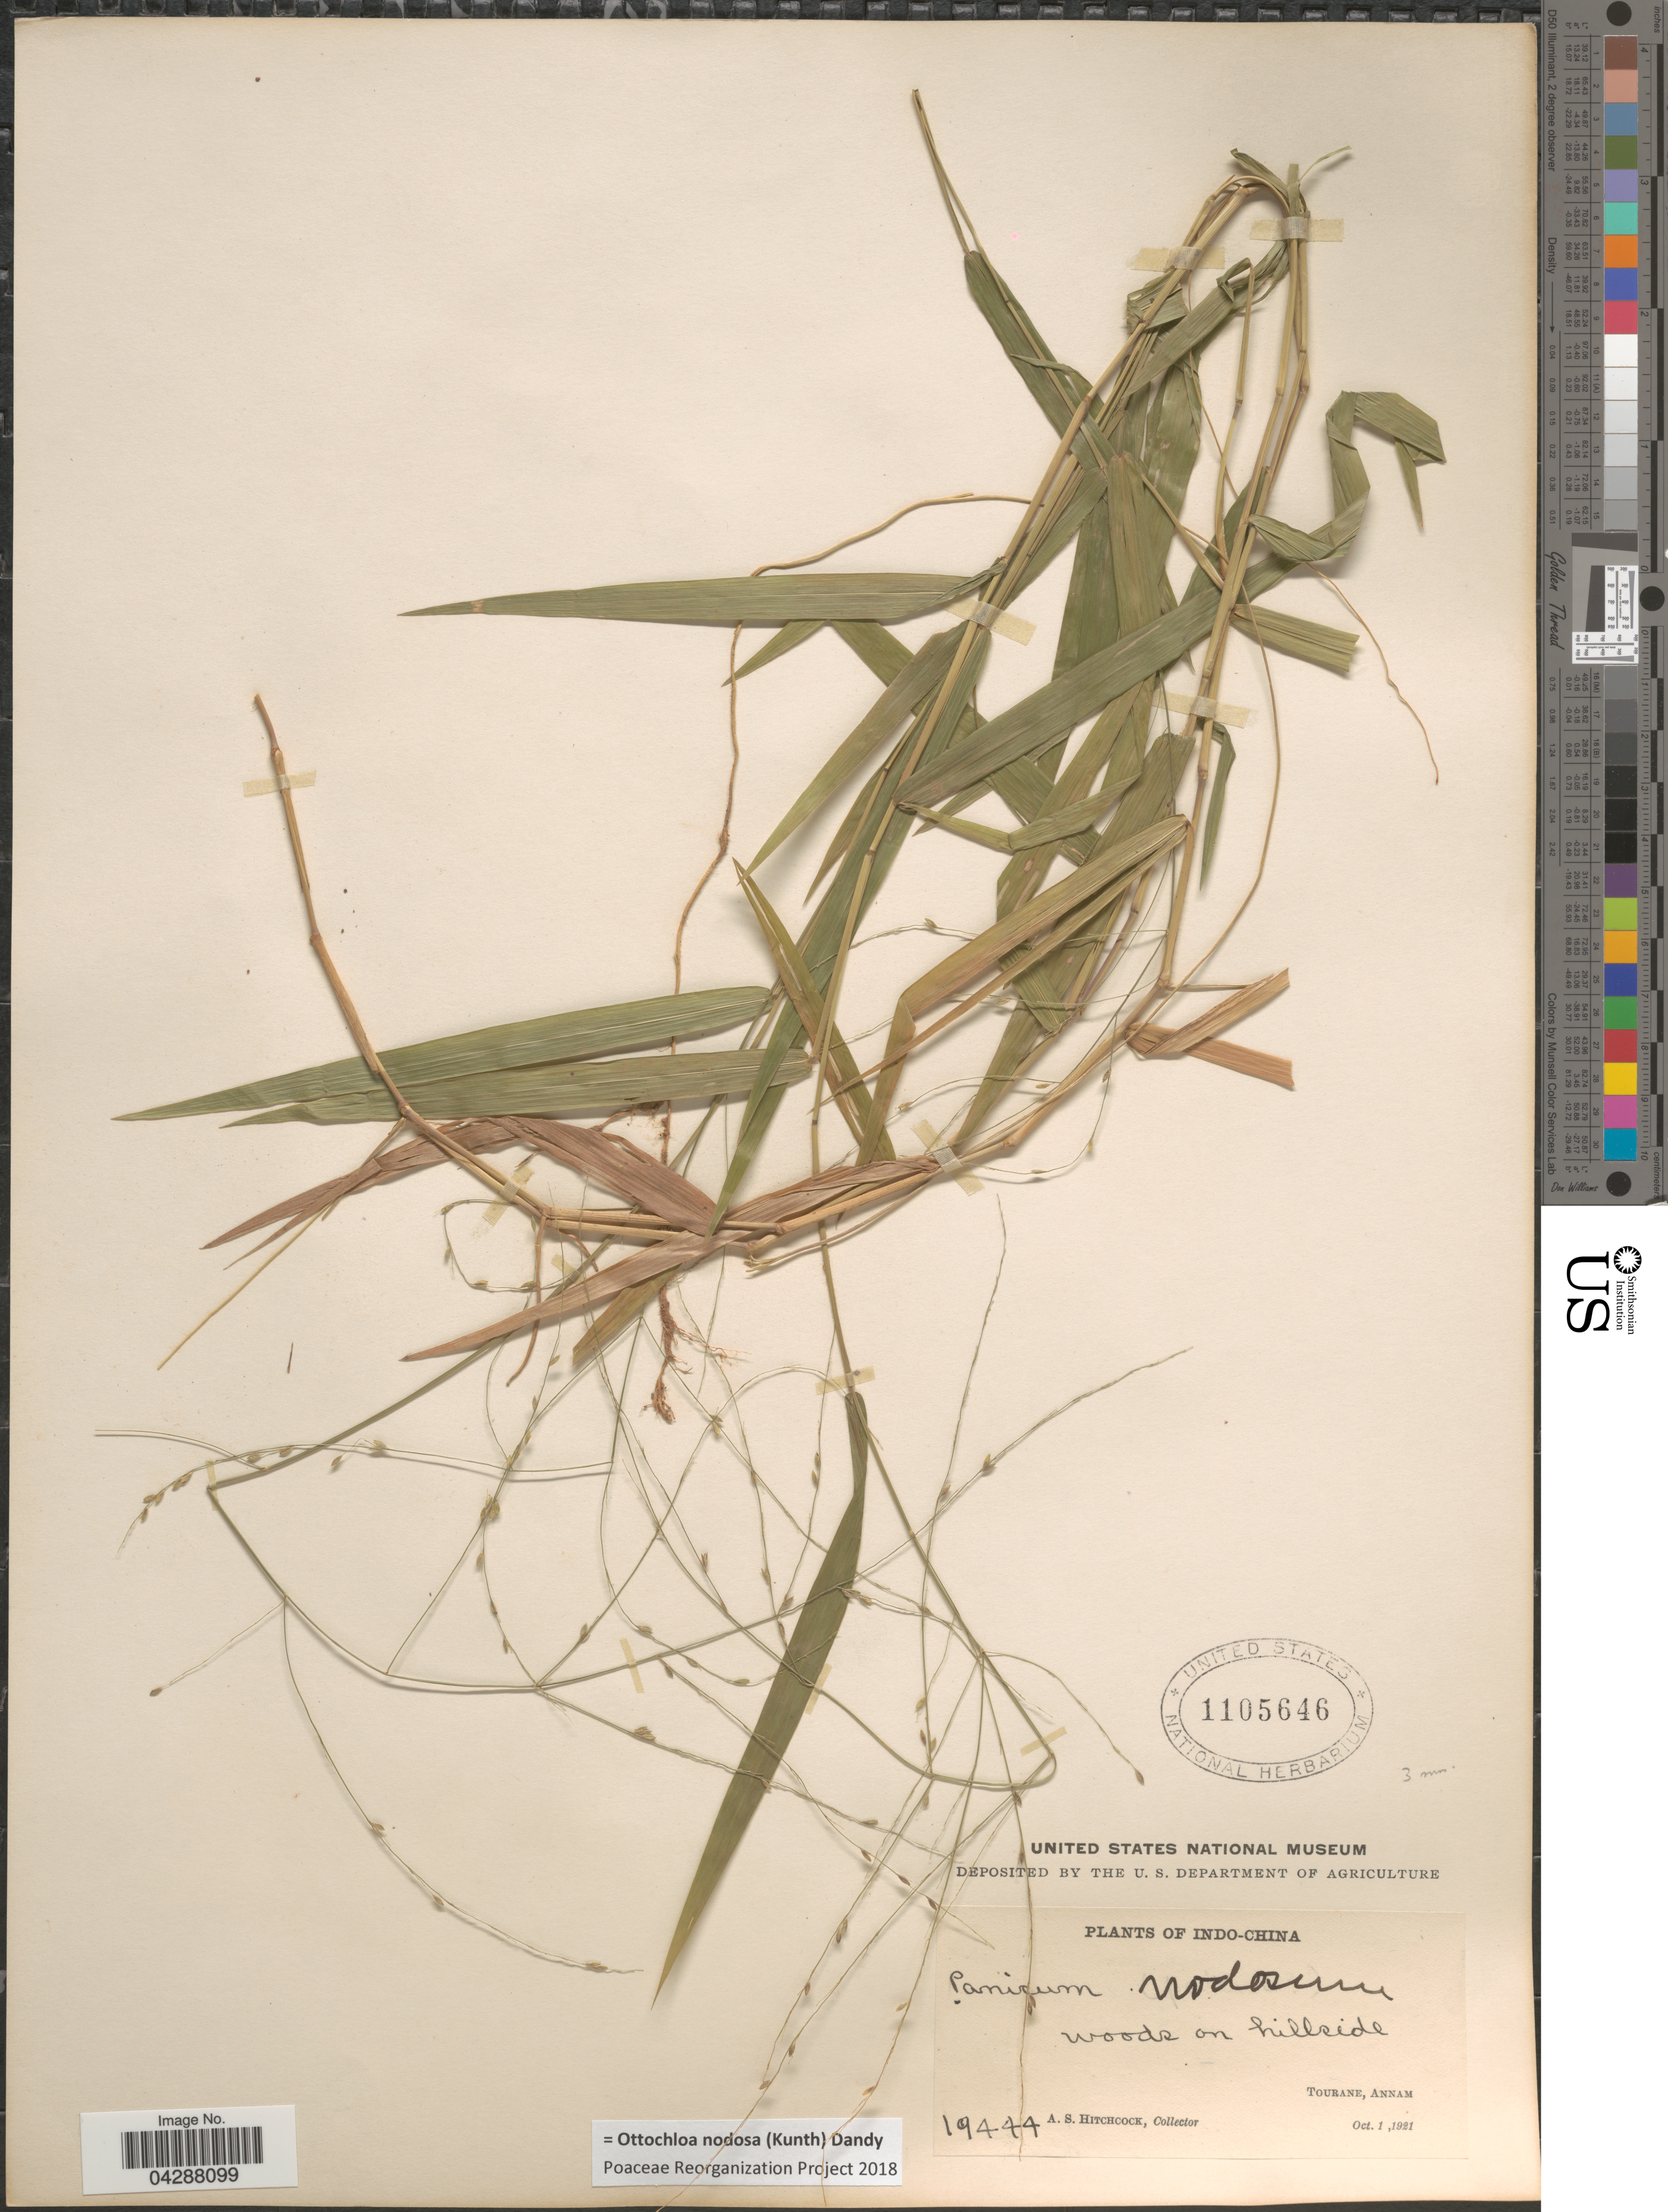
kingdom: Plantae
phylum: Tracheophyta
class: Liliopsida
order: Poales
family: Poaceae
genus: Ottochloa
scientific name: Ottochloa nodosa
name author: (Kunth) Dandy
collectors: A. S. Hitchcock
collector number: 19444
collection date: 1921-10-01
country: Vietnam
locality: Indo-China. Woods on hillside Tourane, Annam.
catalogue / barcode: US 1105646